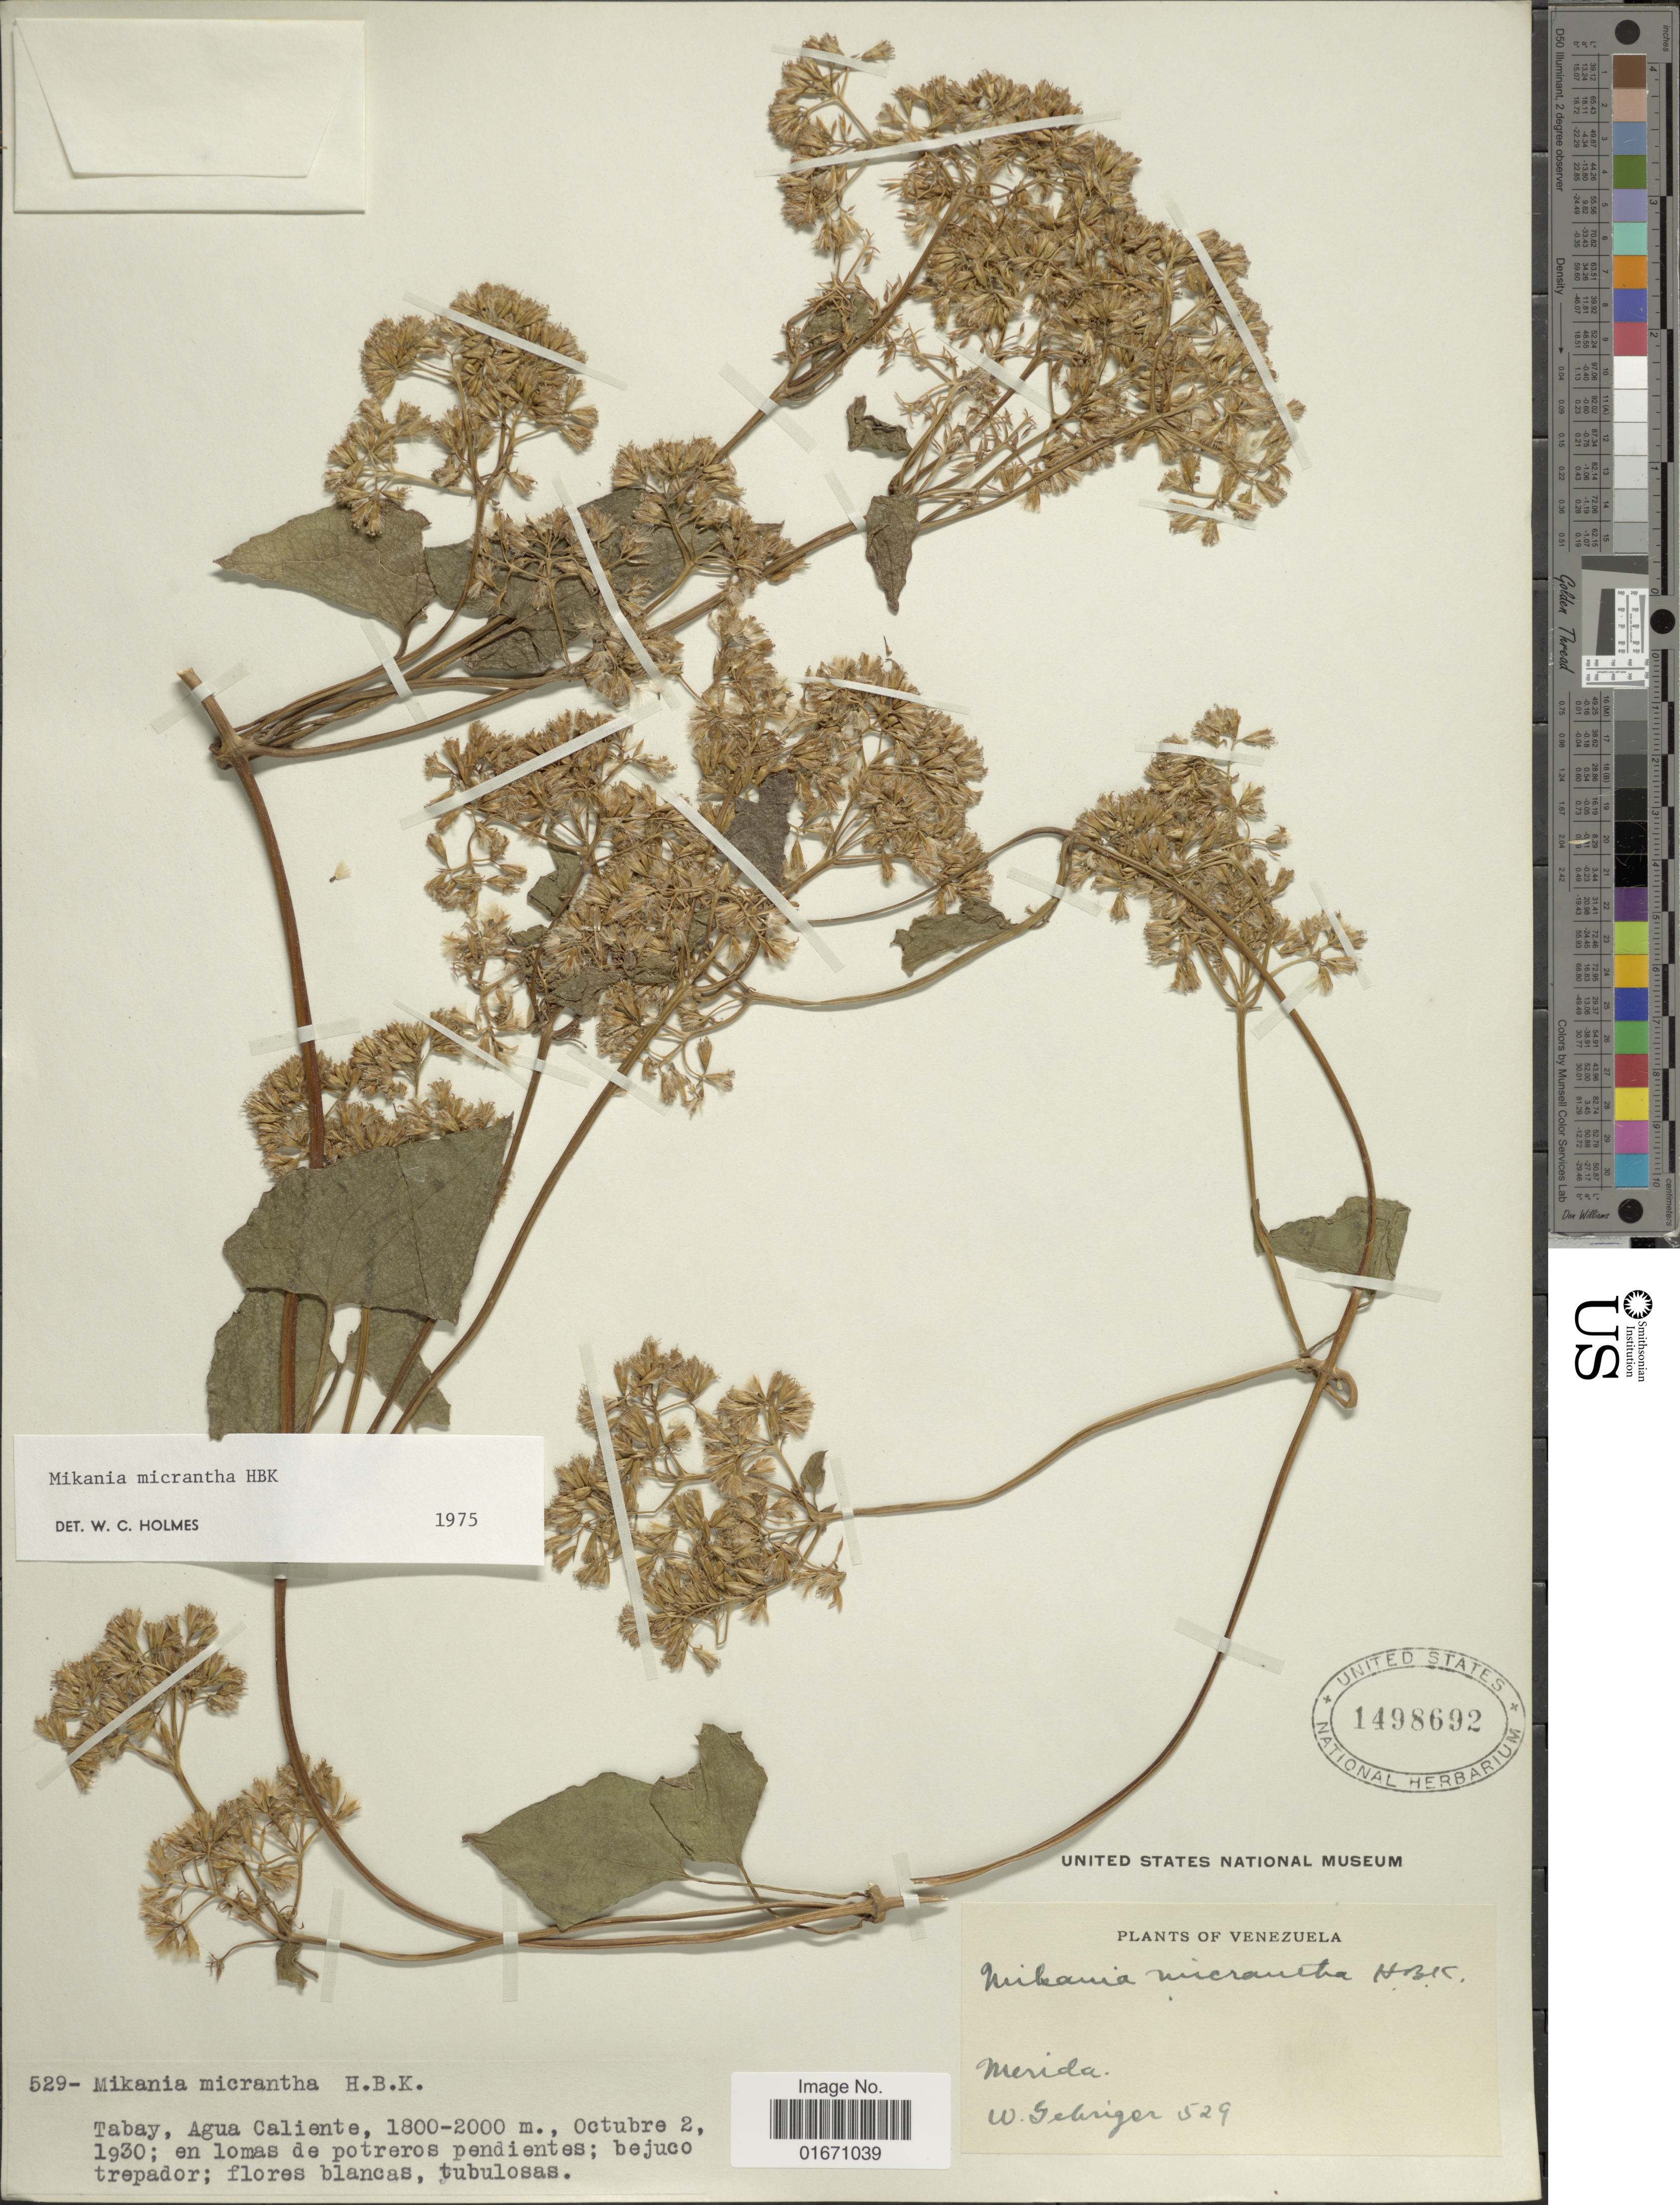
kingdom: Plantae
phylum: Tracheophyta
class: Magnoliopsida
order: Asterales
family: Asteraceae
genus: Mikania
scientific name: Mikania micrantha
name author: Kunth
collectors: W. Gehriger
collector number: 529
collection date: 1930-10-02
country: Venezuela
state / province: Mérida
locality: Tabay, Agua Caliente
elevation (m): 1800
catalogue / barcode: US 1498692